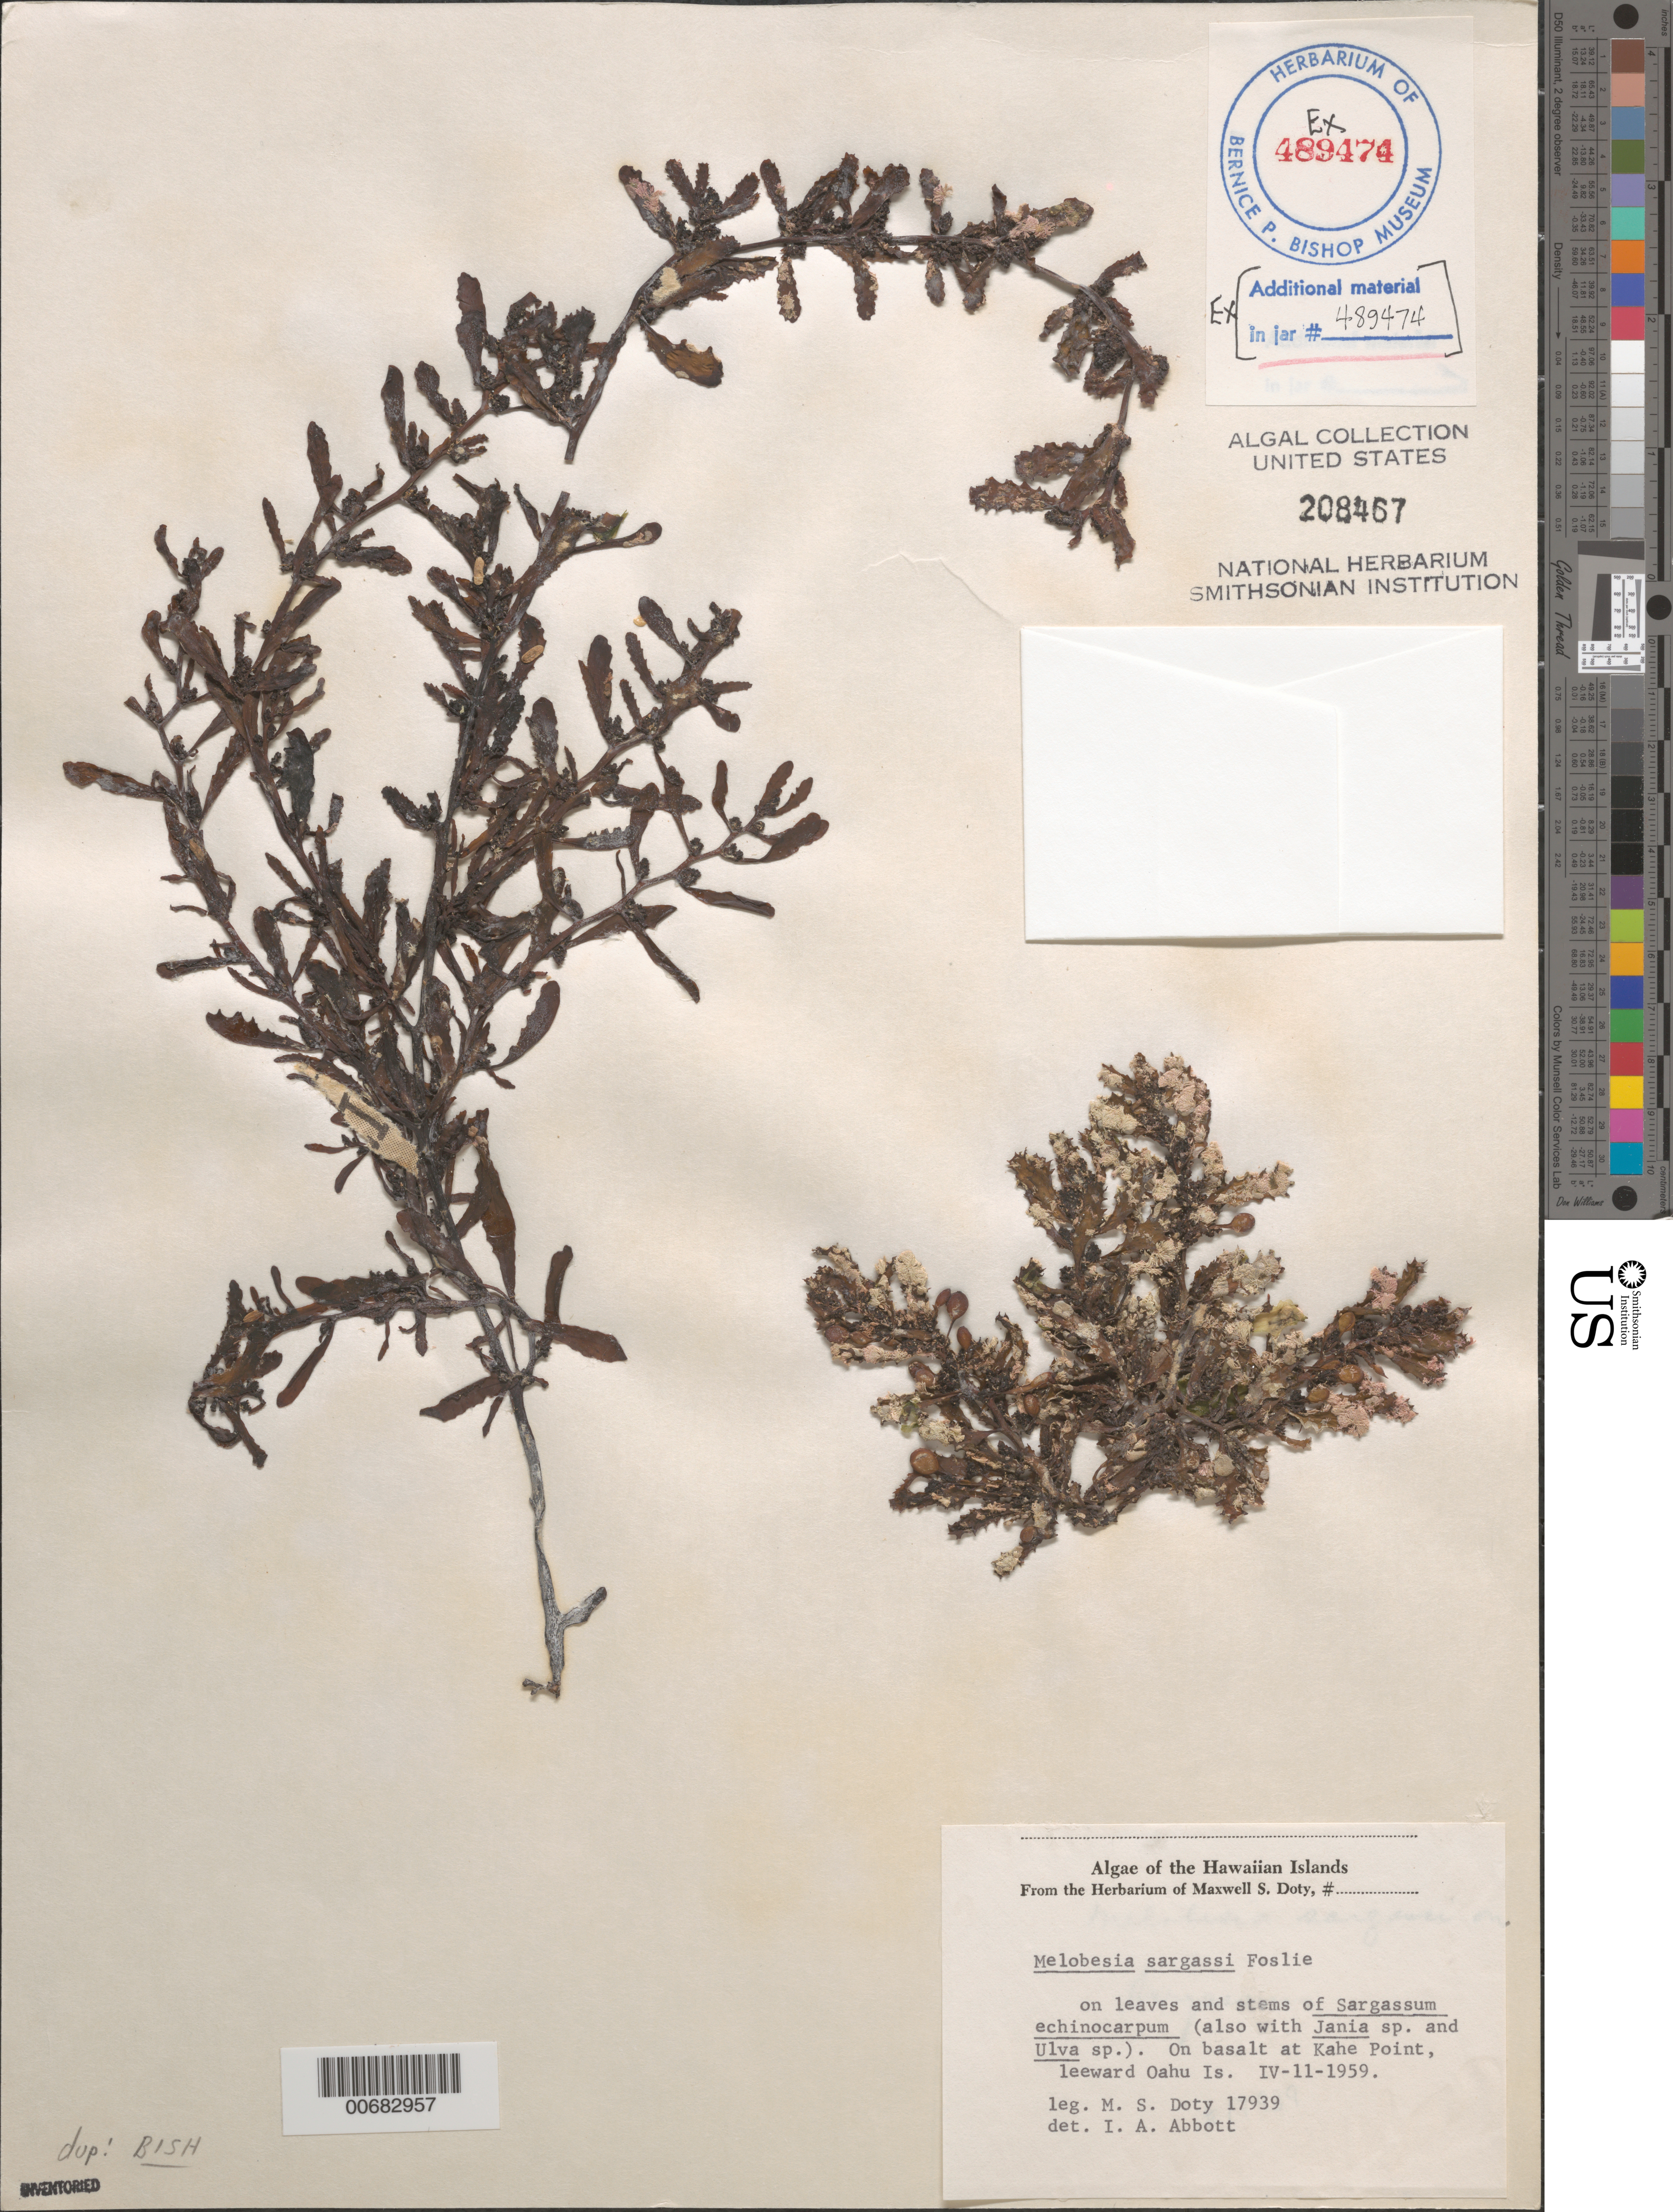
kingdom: Plantae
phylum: Rhodophyta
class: Florideophyceae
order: Corallinales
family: Hydrolithaceae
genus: Hydrolithon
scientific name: Hydrolithon sargassi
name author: (Foslie) Y.M. Chamb.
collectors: M. S. Doty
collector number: MSD 17939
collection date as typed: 11 Apr 1959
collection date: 1959-04-11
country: United States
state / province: Hawaii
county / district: Honolulu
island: Oahu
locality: Kahe Point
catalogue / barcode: US 208467